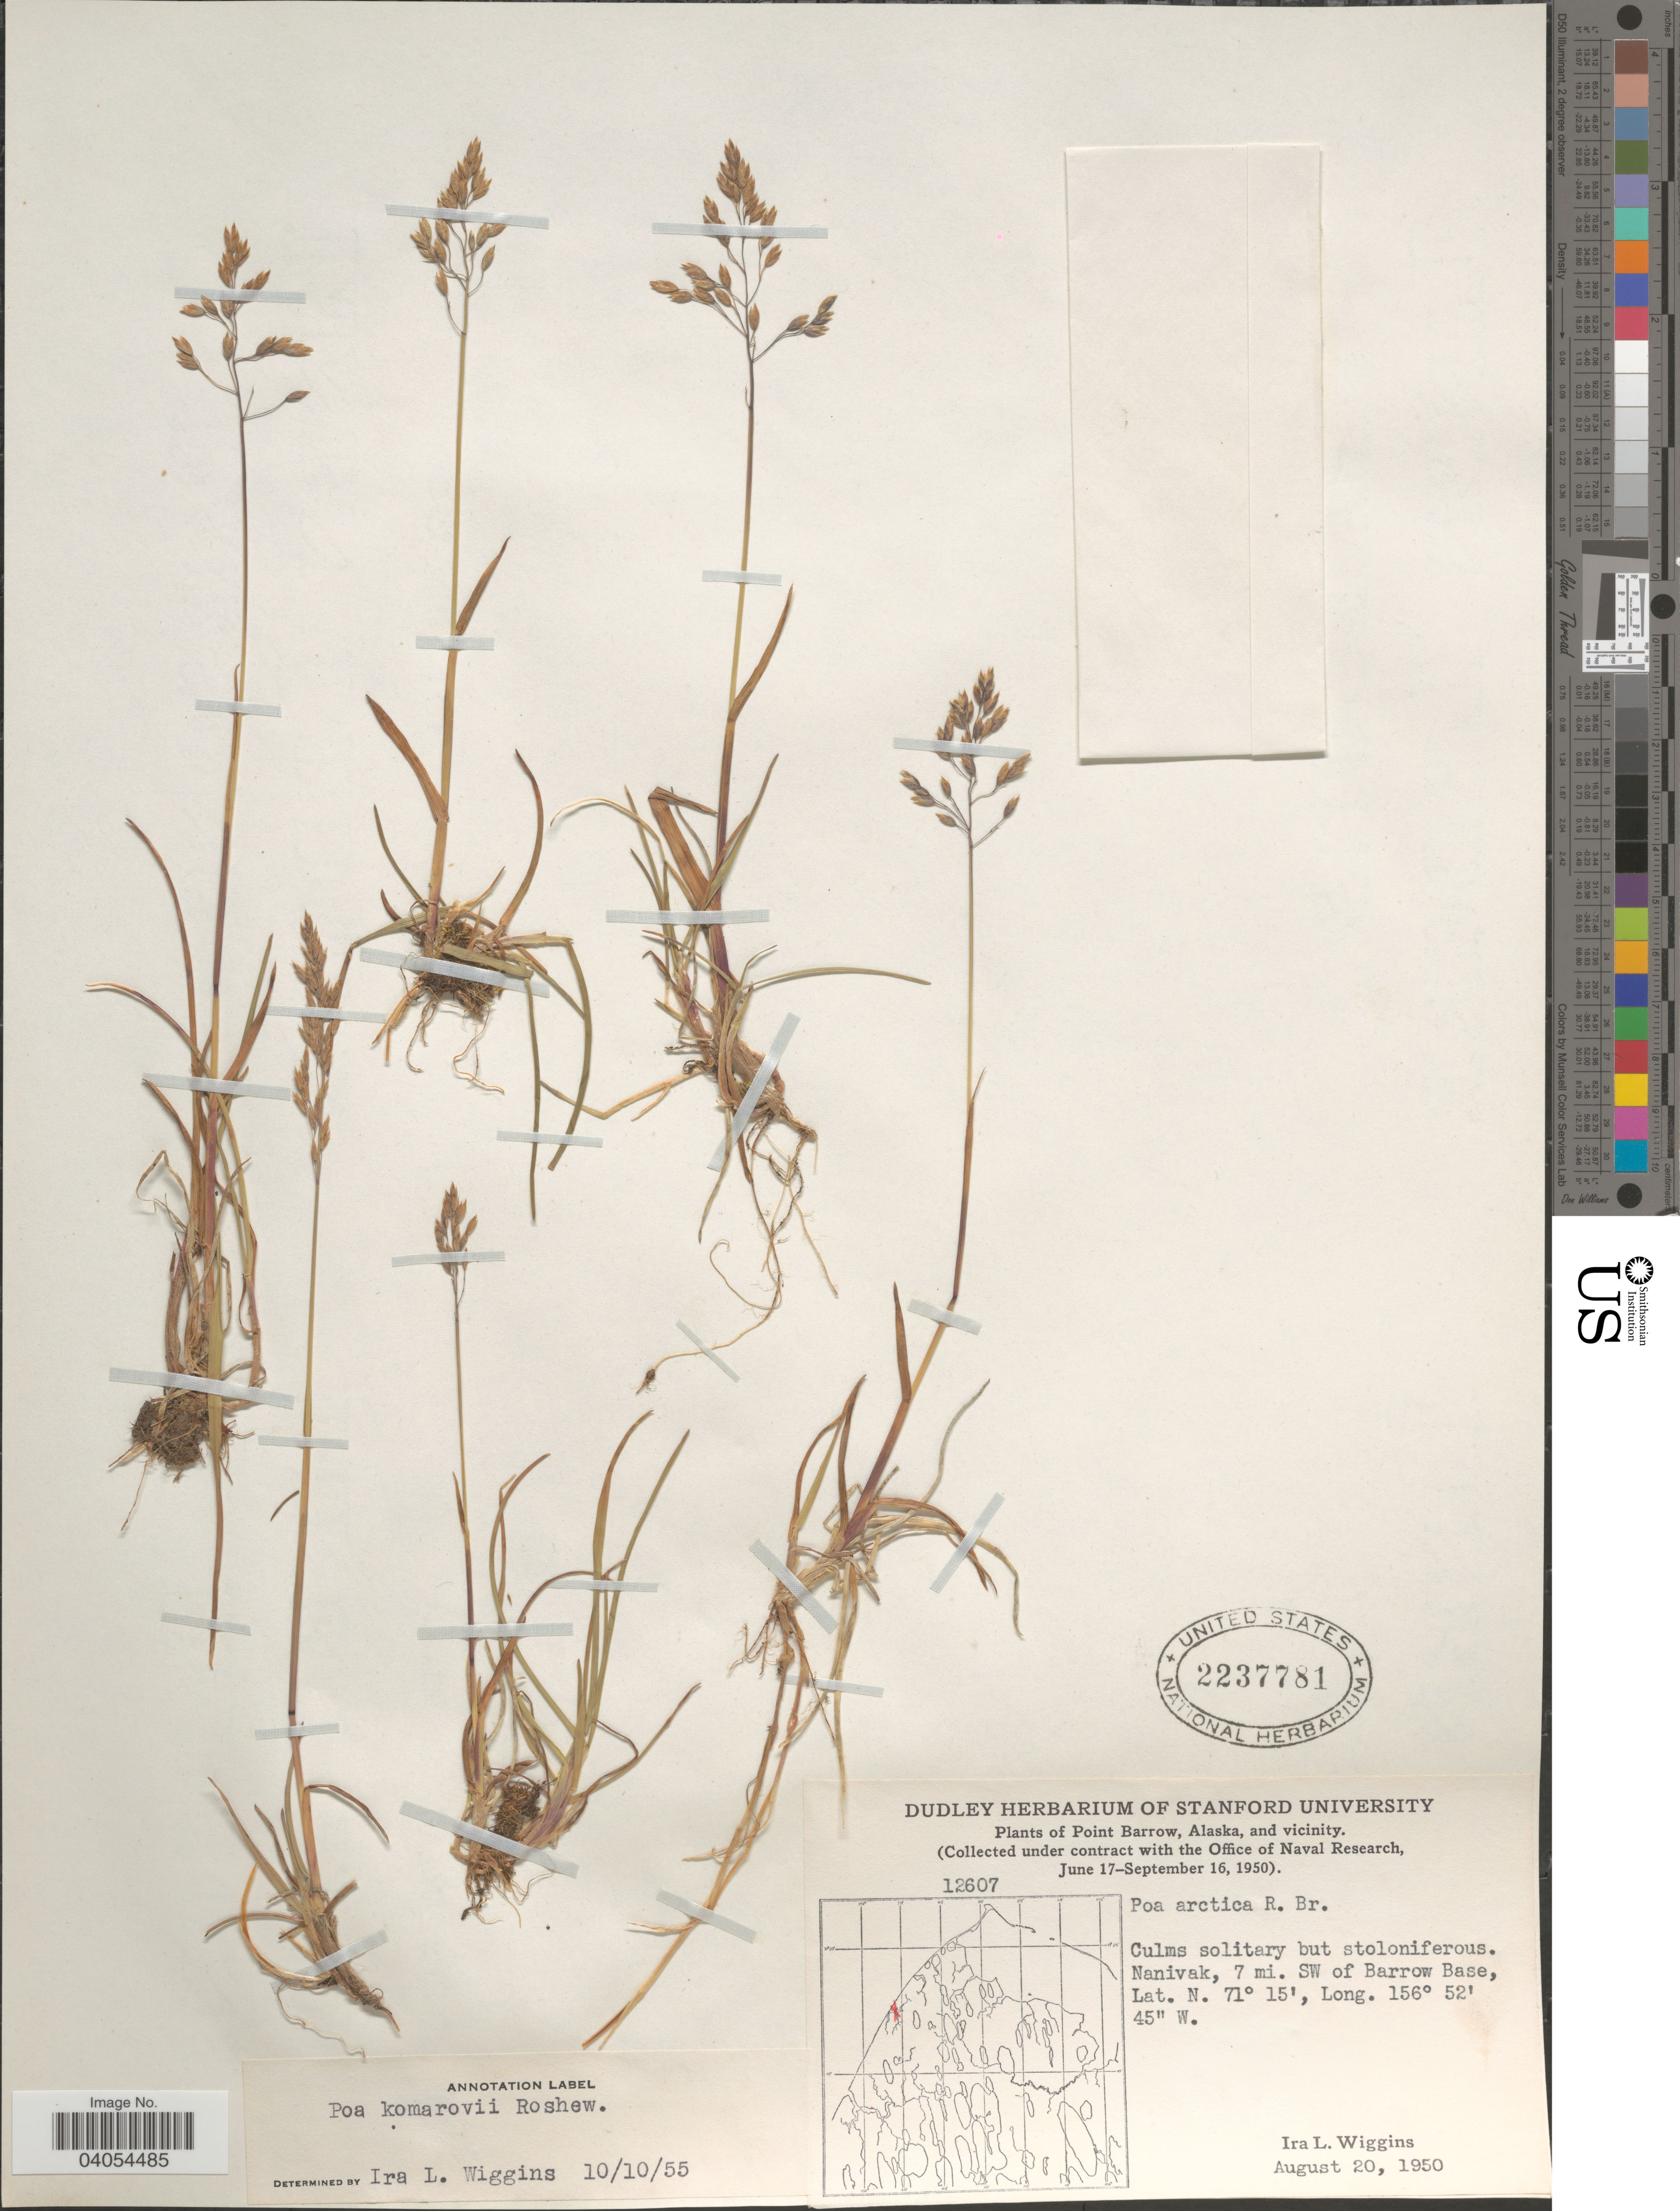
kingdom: Plantae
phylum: Tracheophyta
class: Liliopsida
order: Poales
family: Poaceae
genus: Poa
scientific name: Poa arctica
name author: R. Br.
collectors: I. L. Wiggins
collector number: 12607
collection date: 1950-08-20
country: United States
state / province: Alaska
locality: Point Barrow, Alaska, and vicinity. Nanivak, 7 mi. SW of Barrow Base.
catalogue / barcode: US 2237781